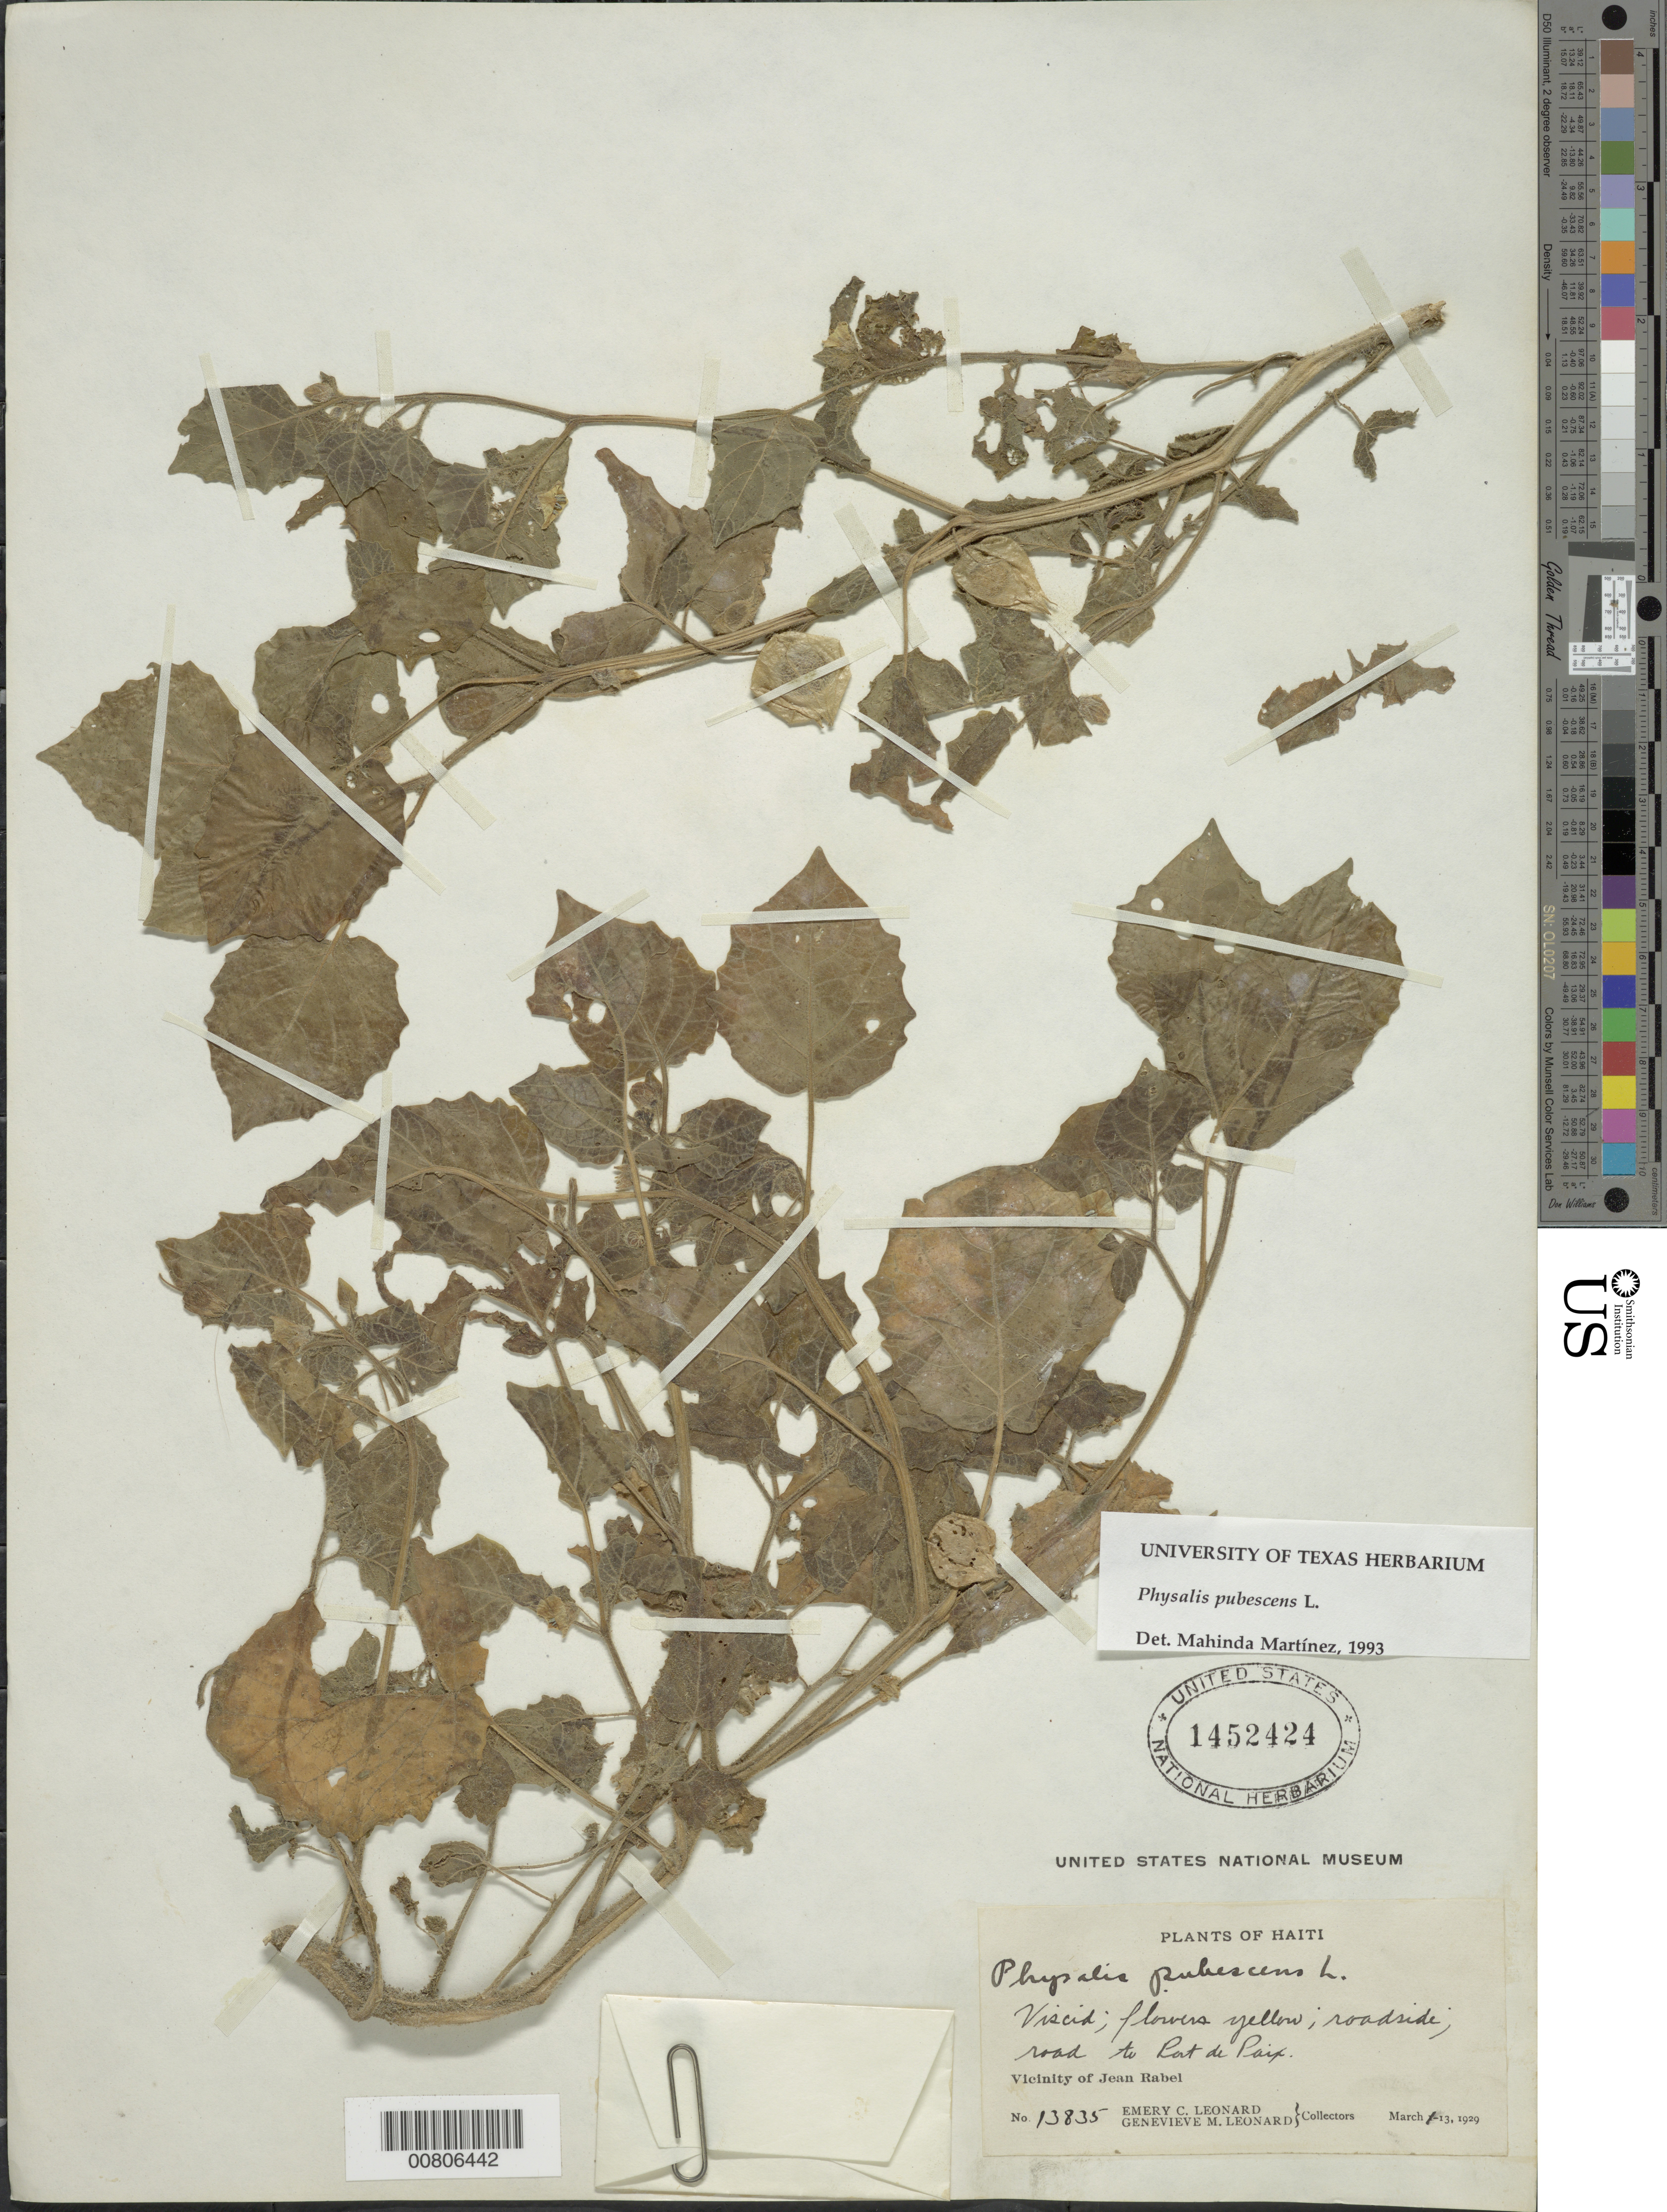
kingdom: Plantae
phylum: Tracheophyta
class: Magnoliopsida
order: Solanales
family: Solanaceae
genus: Physalis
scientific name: Physalis pubescens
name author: L.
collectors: E. C. Leonard & G. M. Leonard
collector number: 13835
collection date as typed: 13 Mar 1929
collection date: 1929-03-13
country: Haiti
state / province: Nord-Ouest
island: Hispaniola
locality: Vicinity of Jean-Rabel, road to Port de Paix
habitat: Roadside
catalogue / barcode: US 1452424